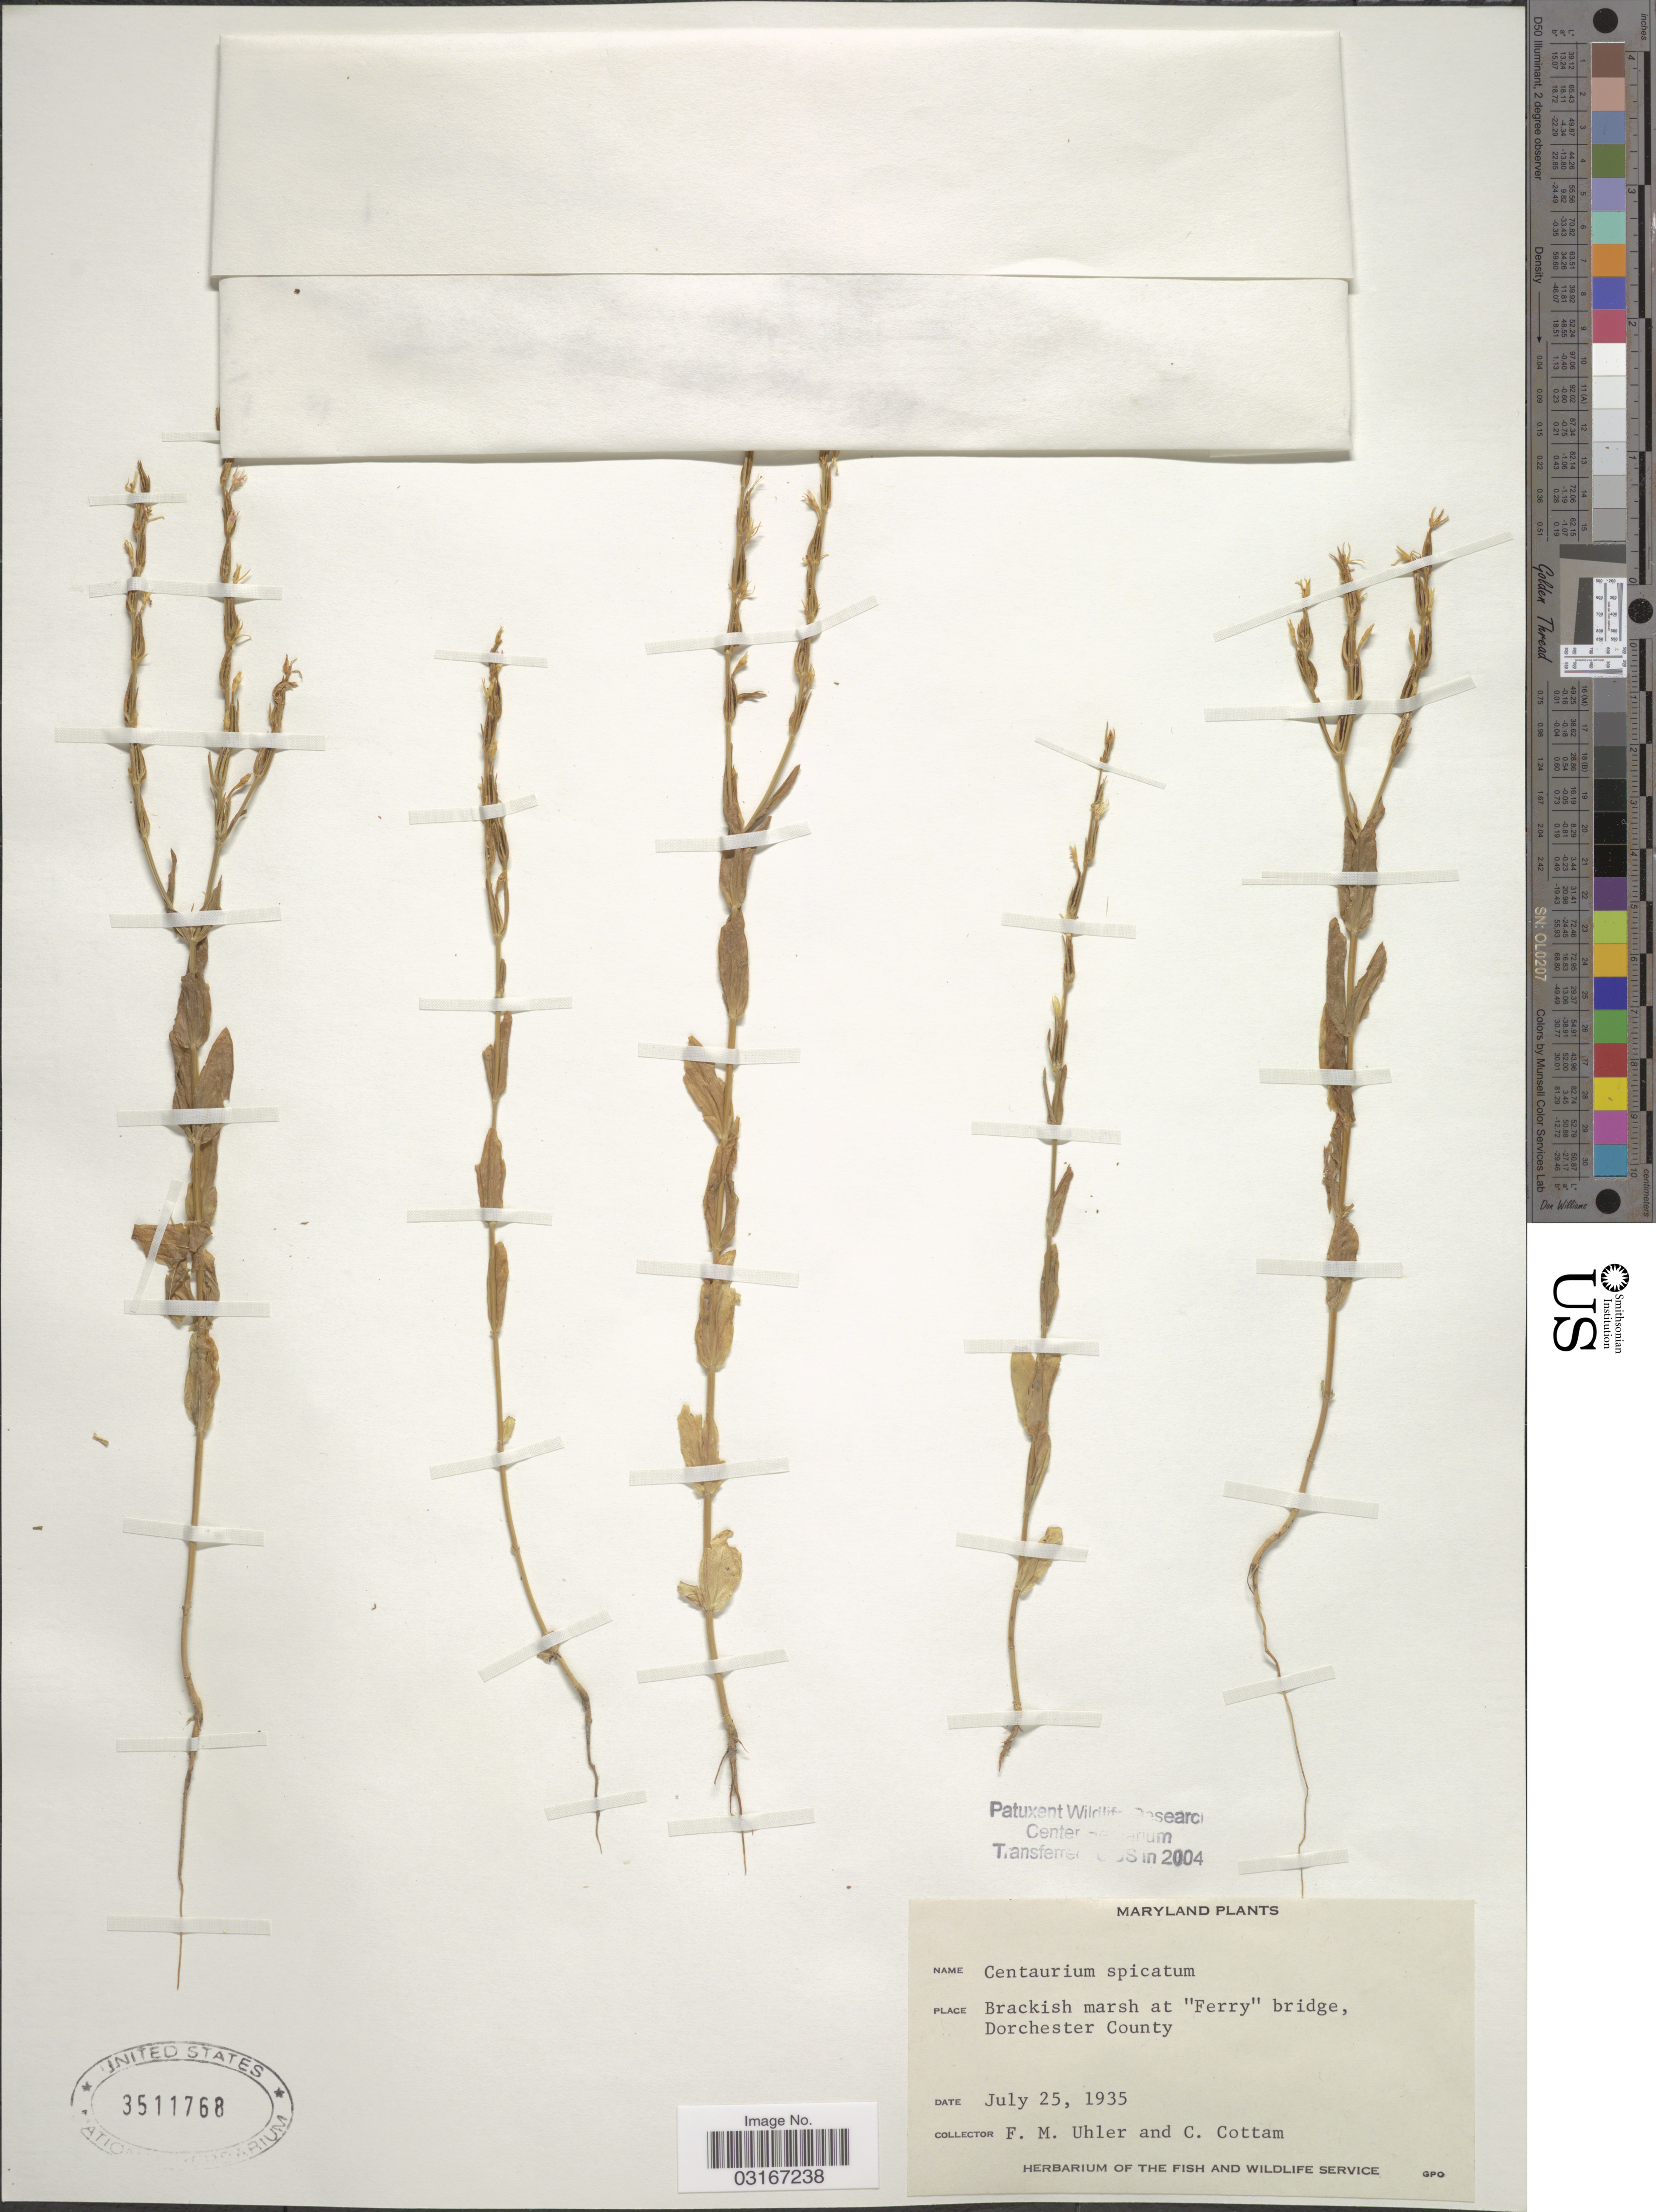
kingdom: Plantae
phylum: Tracheophyta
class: Magnoliopsida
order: Gentianales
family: Gentianaceae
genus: Centaurium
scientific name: Centaurium spicatum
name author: (L.) Fritsch ex Janch.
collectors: F. M. Uhler & C. Cottam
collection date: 1935-07-25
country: United States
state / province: Maryland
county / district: Dorchester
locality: Brackish marsh at "Ferry" bridge, Dorchester County.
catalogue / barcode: US 3511768